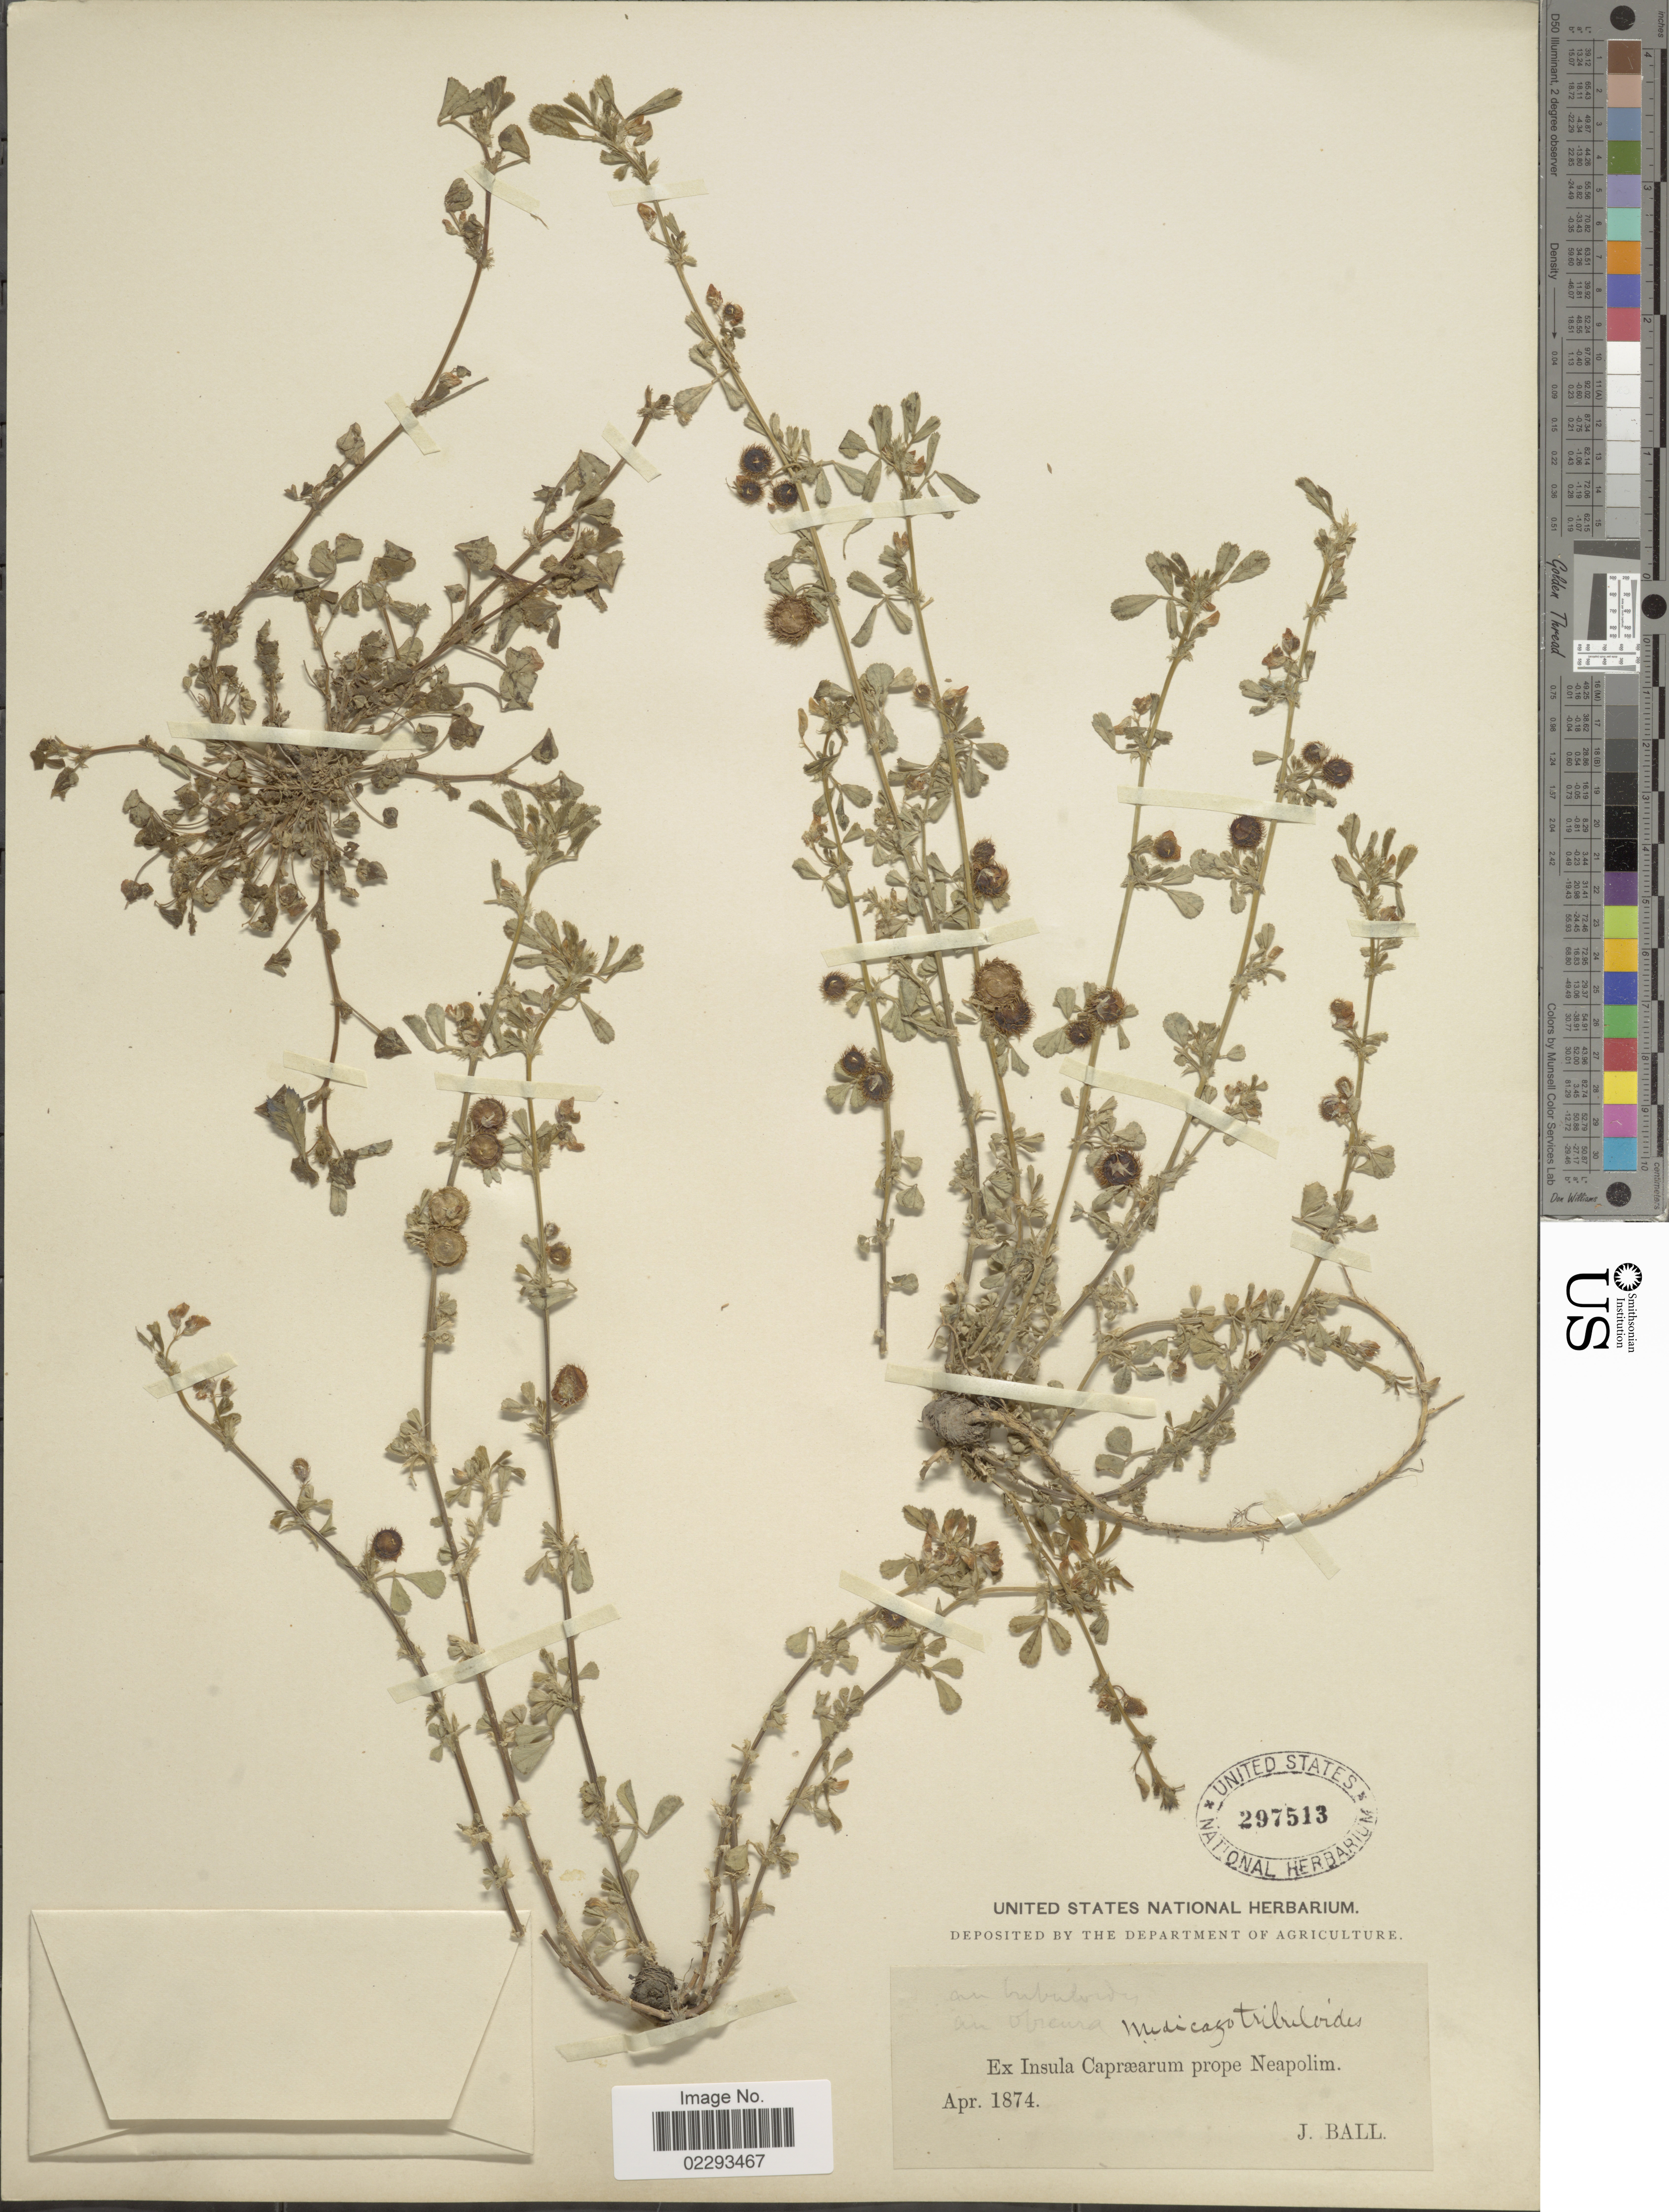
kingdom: Plantae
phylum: Tracheophyta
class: Magnoliopsida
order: Fabales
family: Fabaceae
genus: Medicago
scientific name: Medicago ciliaris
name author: (L.) Krock.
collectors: J. Ball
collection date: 1874-04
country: Italy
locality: Ex Insula Capraearum prope Neapolim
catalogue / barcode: US 297513